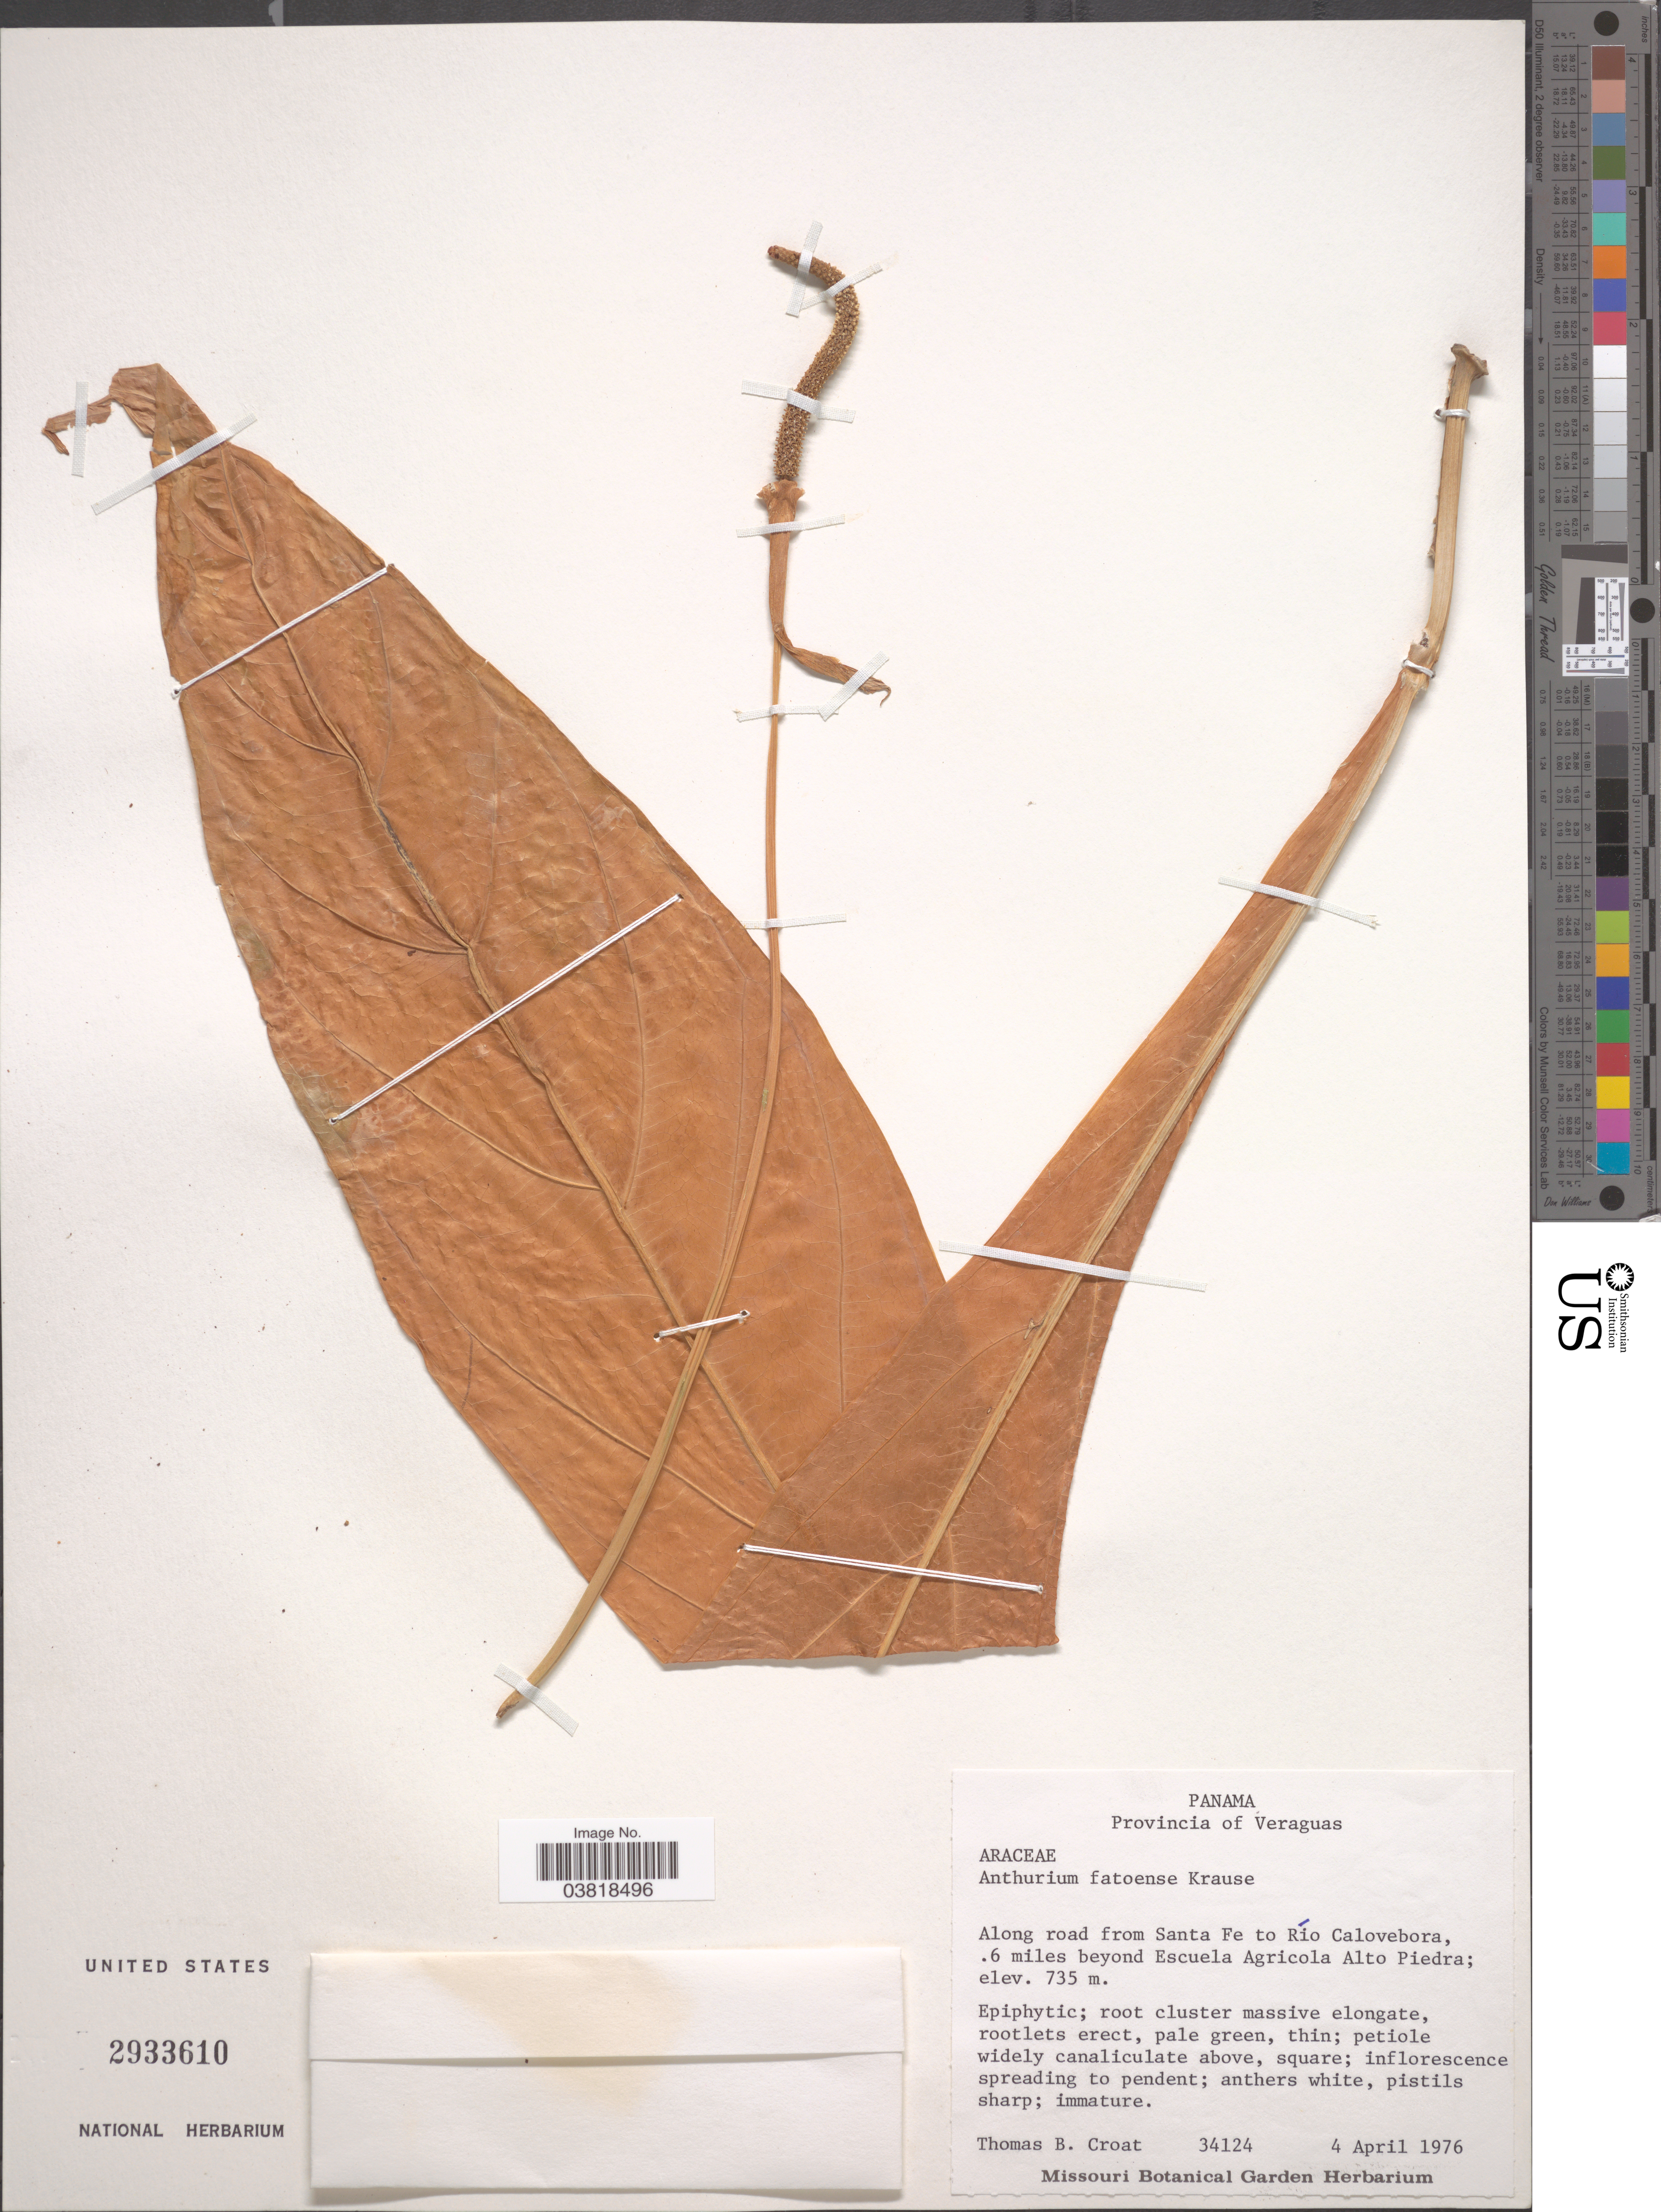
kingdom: Plantae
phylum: Tracheophyta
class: Liliopsida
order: Alismatales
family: Araceae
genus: Anthurium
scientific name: Anthurium fatoense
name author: K. Krause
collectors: T. B. Croat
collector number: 34124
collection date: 1976-04-04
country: Panama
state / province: Veraguas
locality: Along road from Santa Fe to Río Calovebora, .6 miles beyond Escuela Agricola Alto Piedra.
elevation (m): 735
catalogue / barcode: US 2933610